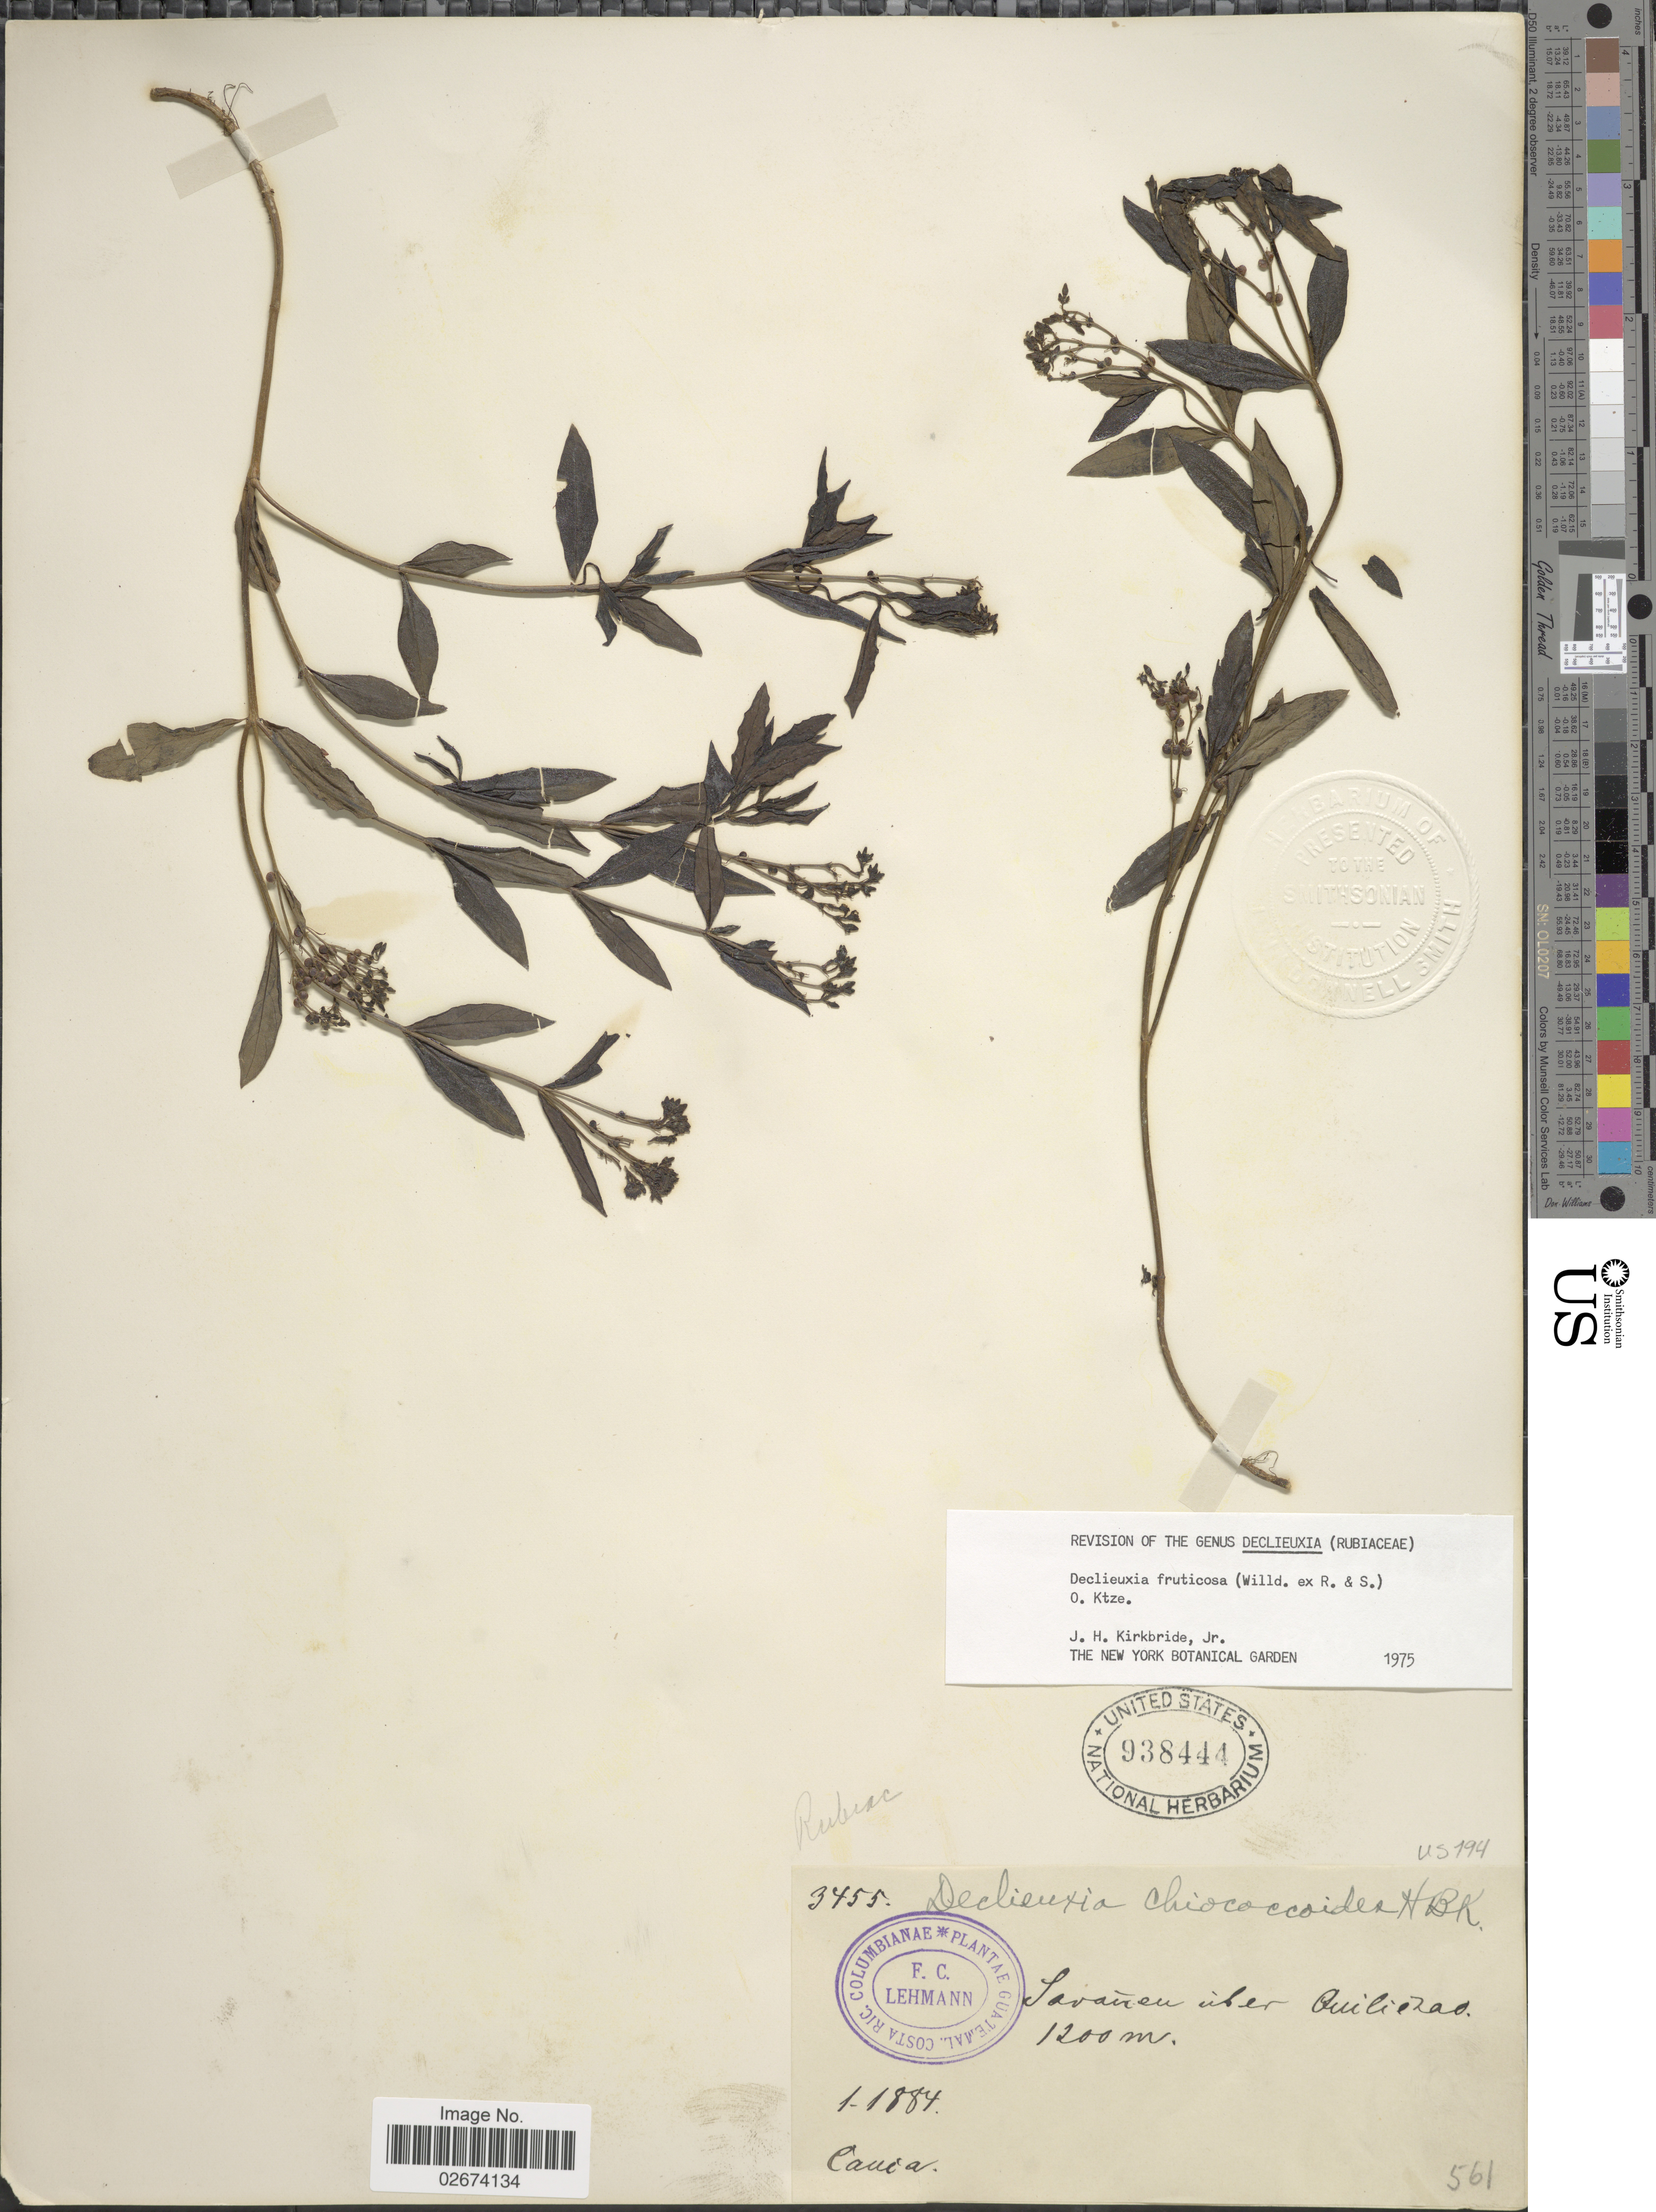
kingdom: Plantae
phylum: Tracheophyta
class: Magnoliopsida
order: Gentianales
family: Rubiaceae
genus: Declieuxia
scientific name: Declieuxia fruticosa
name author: (Willd. ex Roem. & Schult.) Kuntze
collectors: F. C. Lehmann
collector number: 3455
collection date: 1884-01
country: Colombia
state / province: Cauca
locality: Savañen uber Quilichao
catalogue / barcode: US 938444